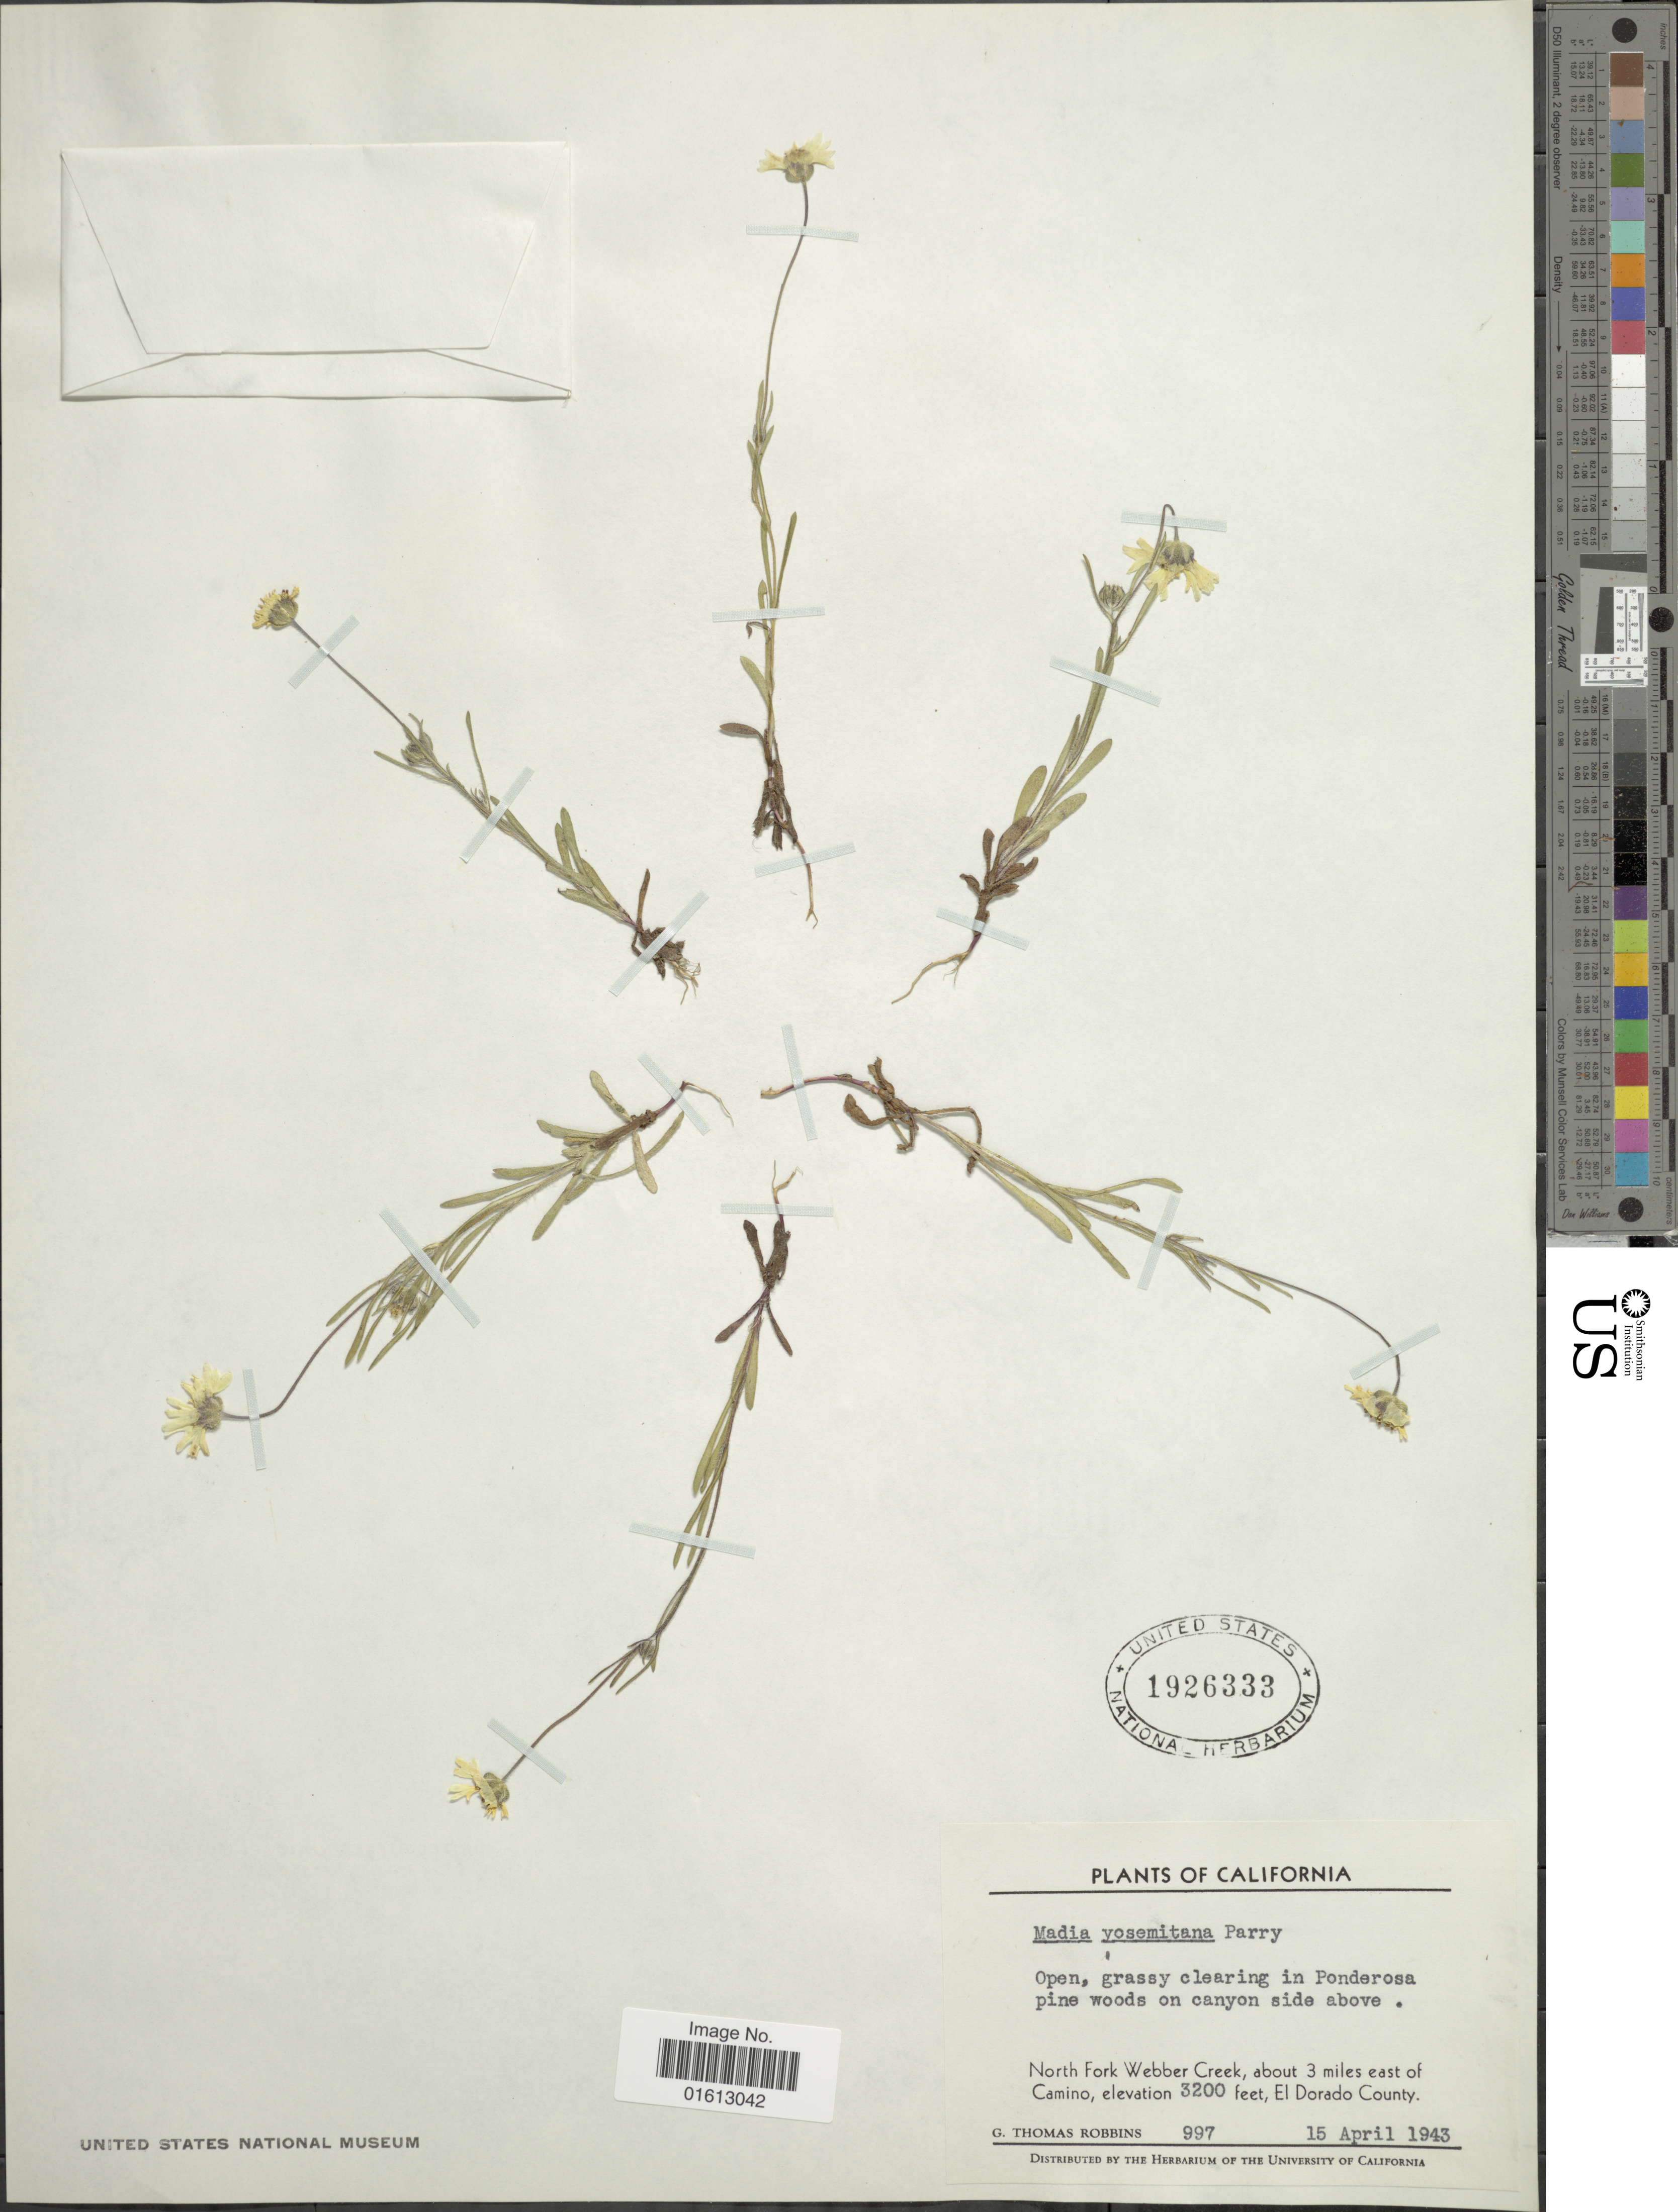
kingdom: Plantae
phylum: Tracheophyta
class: Magnoliopsida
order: Asterales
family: Asteraceae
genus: Madia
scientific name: Madia yosemitana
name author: Parry ex A. Gray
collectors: G. T. Robbins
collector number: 997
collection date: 1943-04-15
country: United States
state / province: California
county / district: El Dorado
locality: California, Northern Fork Webber Creek, about 3 miles east of Camino, El Dorado County.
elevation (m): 975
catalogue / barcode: US 1926333